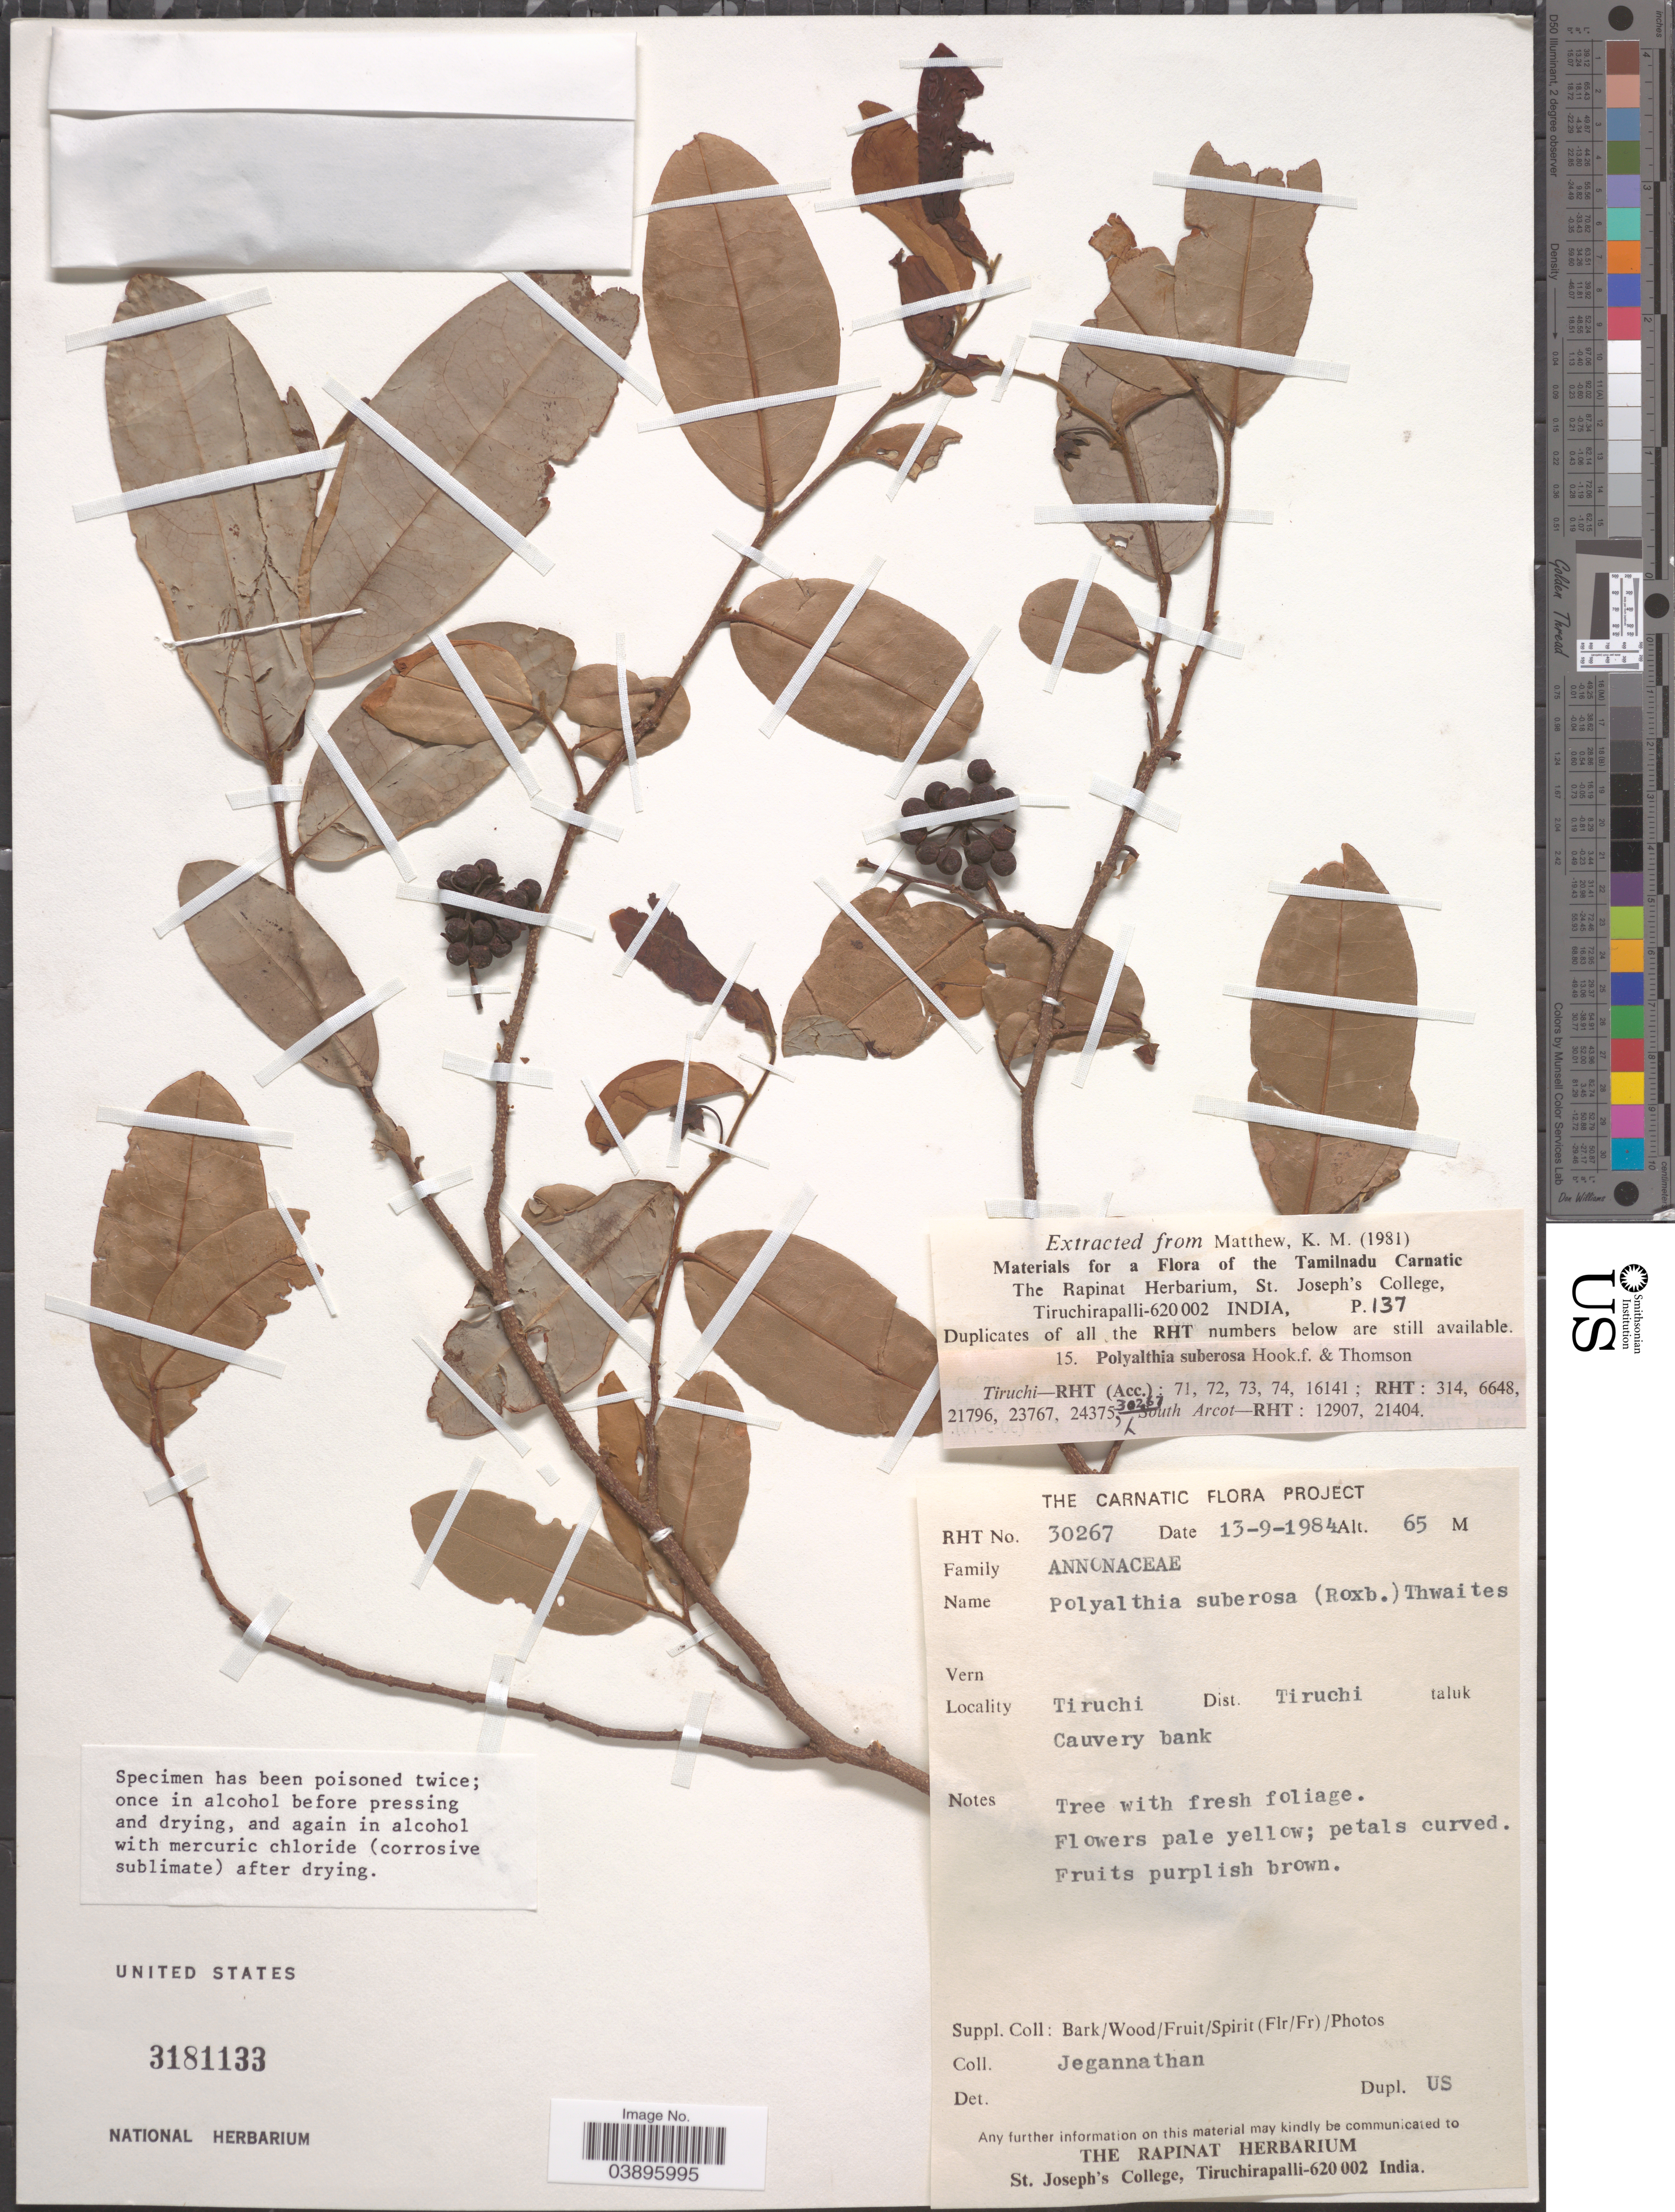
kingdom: Plantae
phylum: Tracheophyta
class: Magnoliopsida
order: Magnoliales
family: Annonaceae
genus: Polyalthia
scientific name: Polyalthia suberosa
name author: (Roxb.) Thwaites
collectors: Jegannathan, --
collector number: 30267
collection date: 1984-09-13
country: India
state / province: Tamil Nadu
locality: Tiruchi Dist. Tiruchi taluk. Cauvery bank.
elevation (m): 65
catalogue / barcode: US 3181133